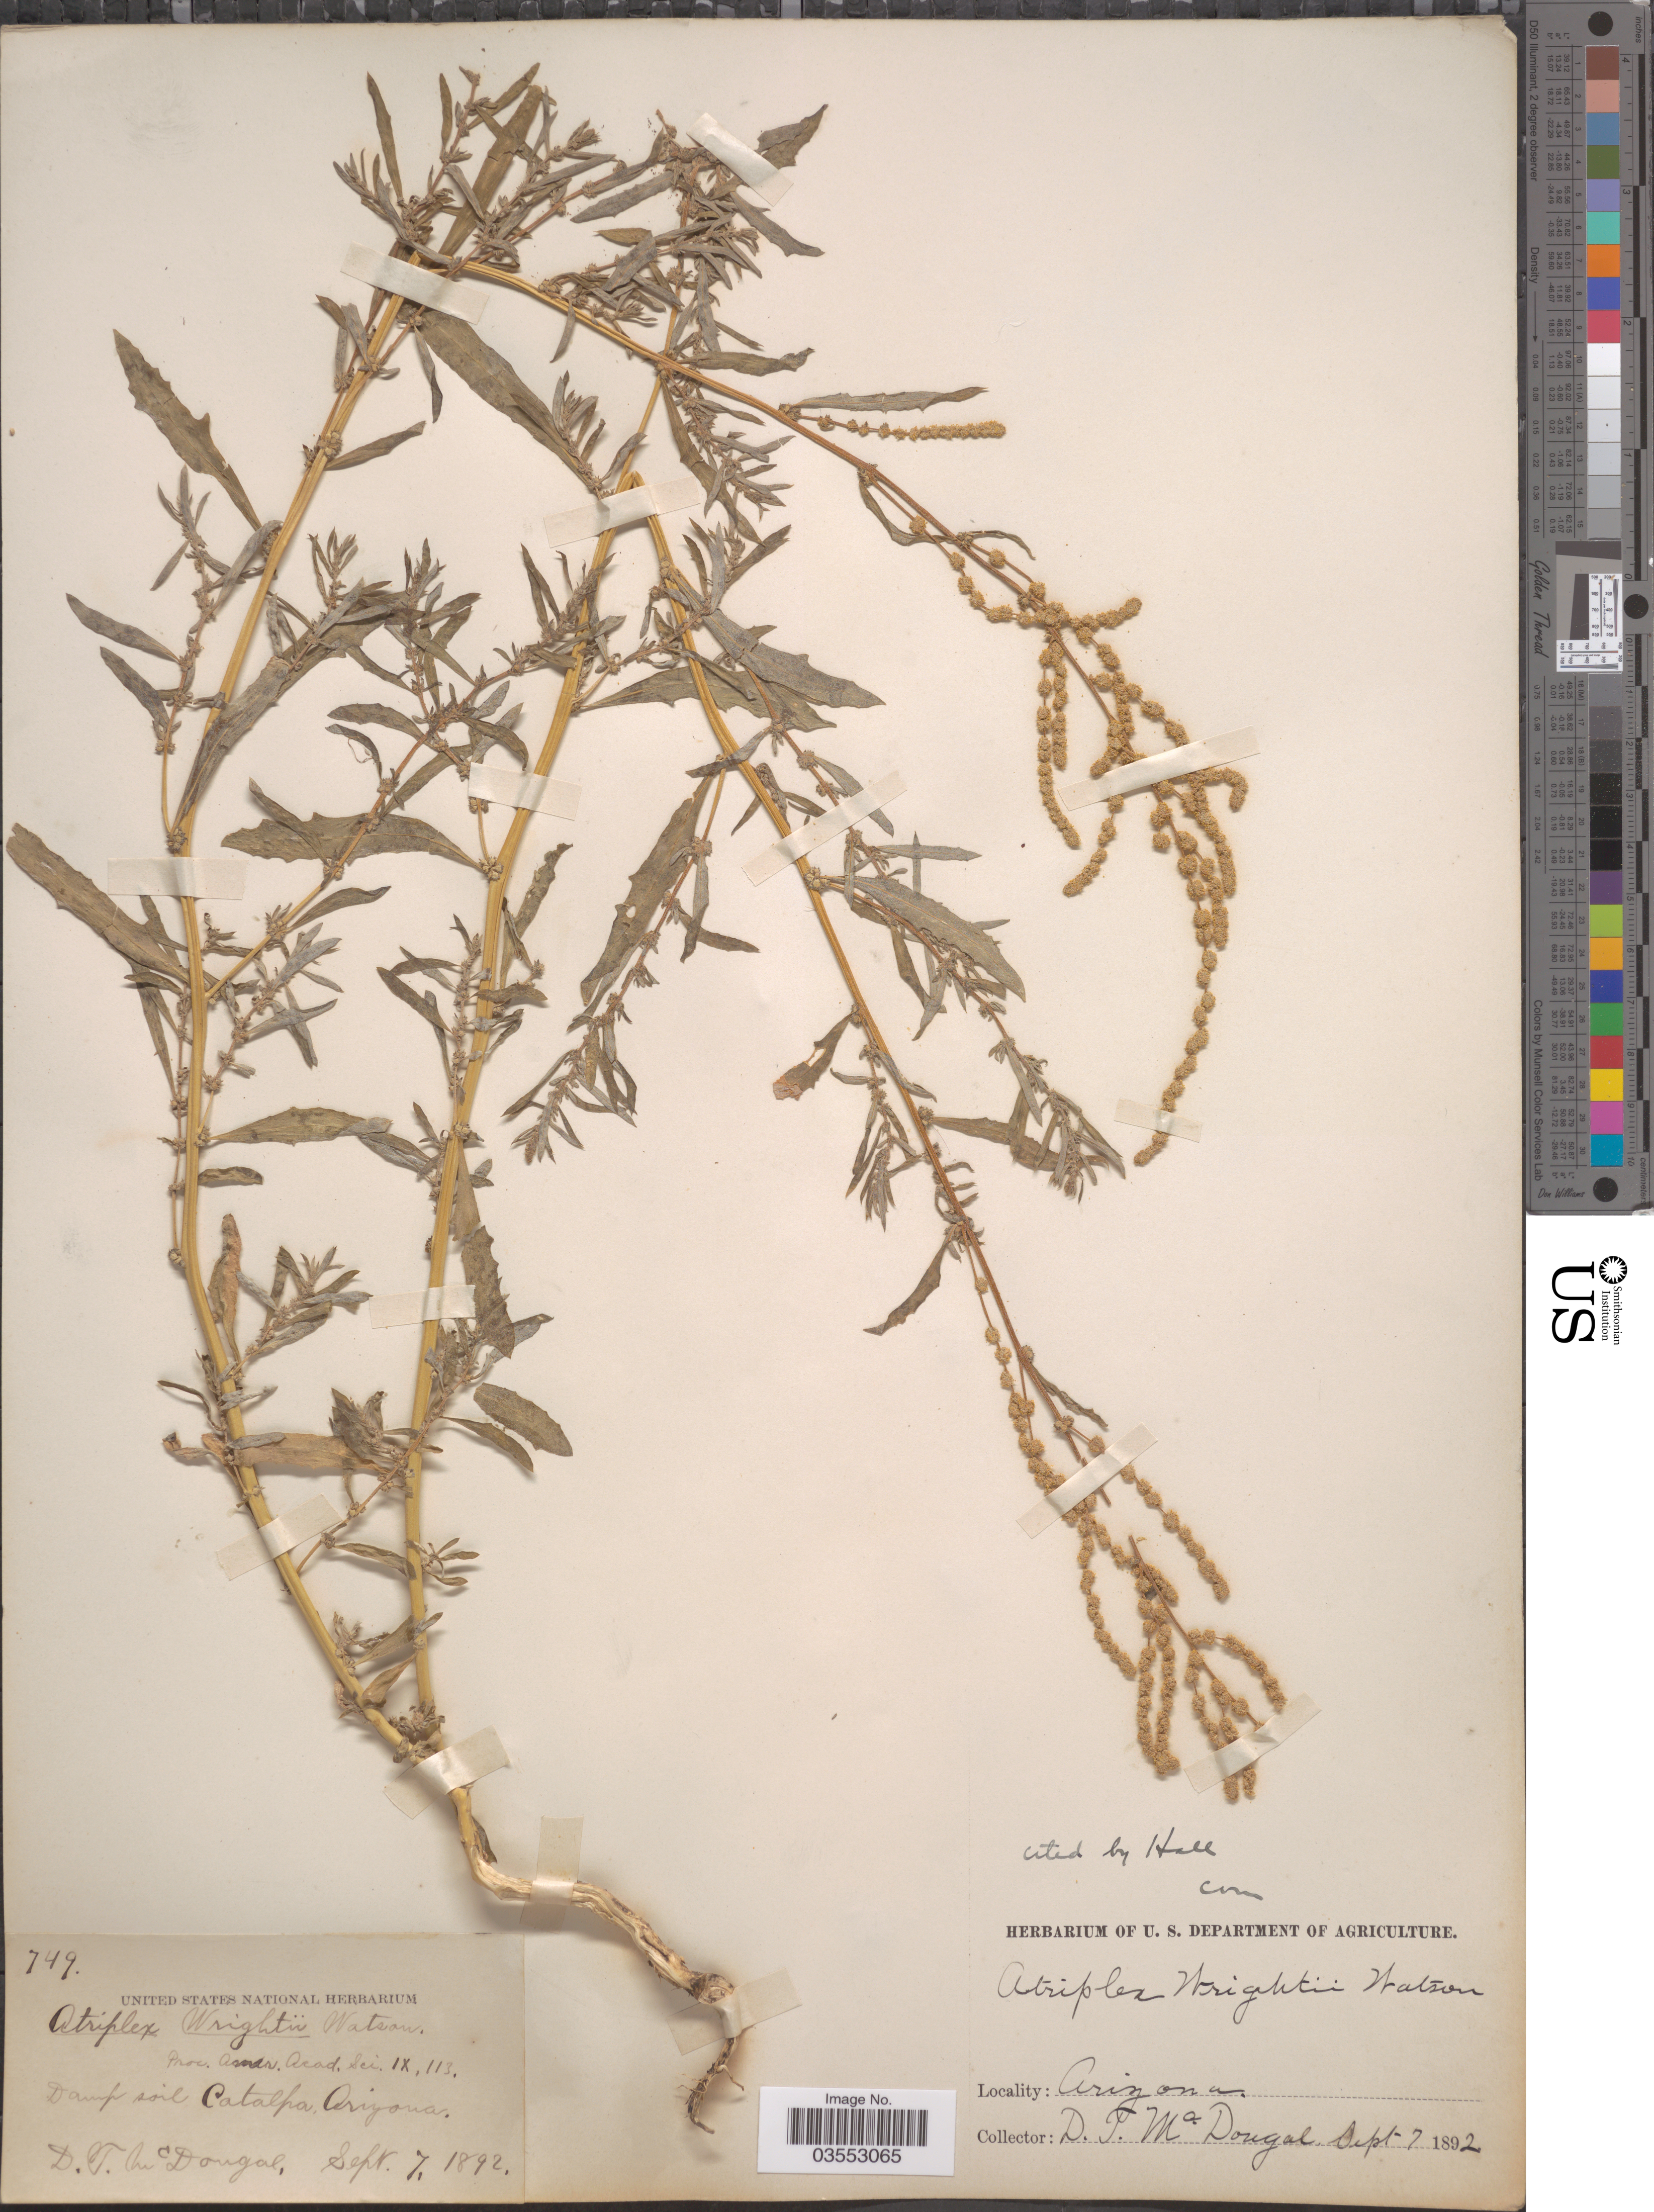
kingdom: Plantae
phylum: Tracheophyta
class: Magnoliopsida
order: Caryophyllales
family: Amaranthaceae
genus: Atriplex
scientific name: Atriplex wrightii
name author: S. Watson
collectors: D. McDougal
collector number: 749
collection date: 1892-09-07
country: United States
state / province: Arizona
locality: Catalpa.